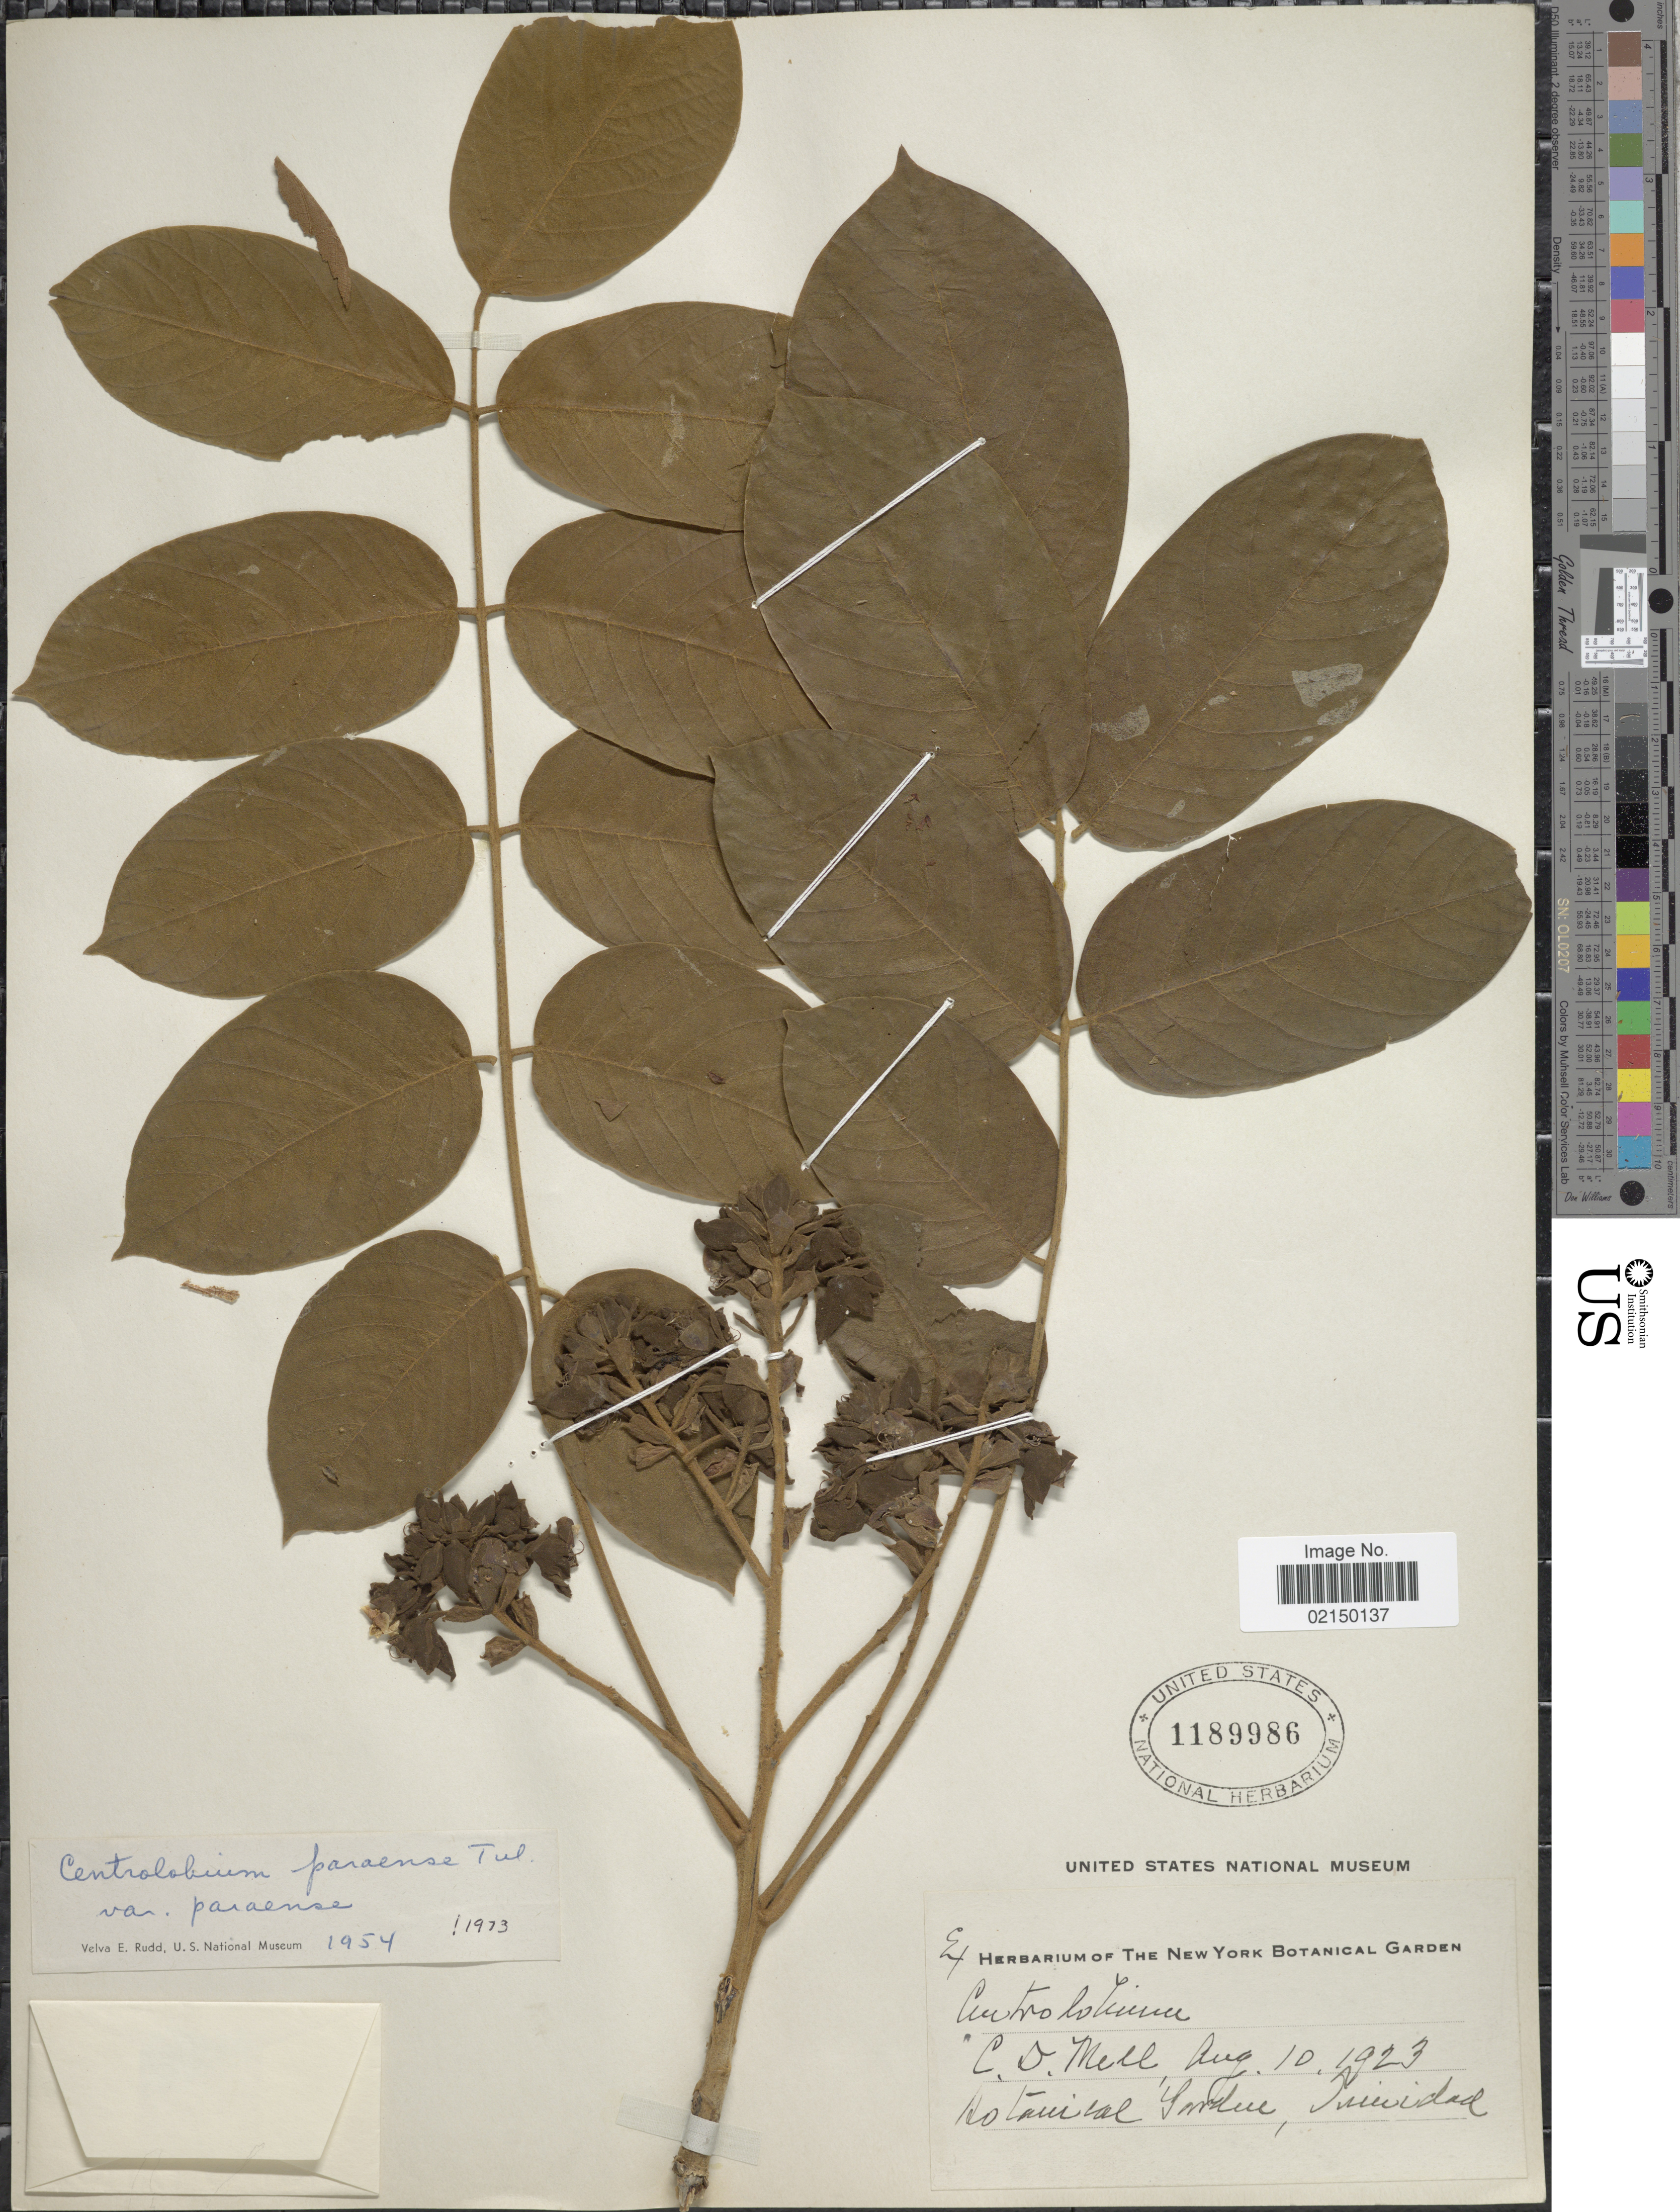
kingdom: Plantae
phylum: Tracheophyta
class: Magnoliopsida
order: Fabales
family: Fabaceae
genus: Centrolobium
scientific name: Centrolobium paraense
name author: Tul.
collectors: C. D. Mell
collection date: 1923-08-10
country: Trinidad and Tobago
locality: Botanical Garden, Trinidad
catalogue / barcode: US 1189986